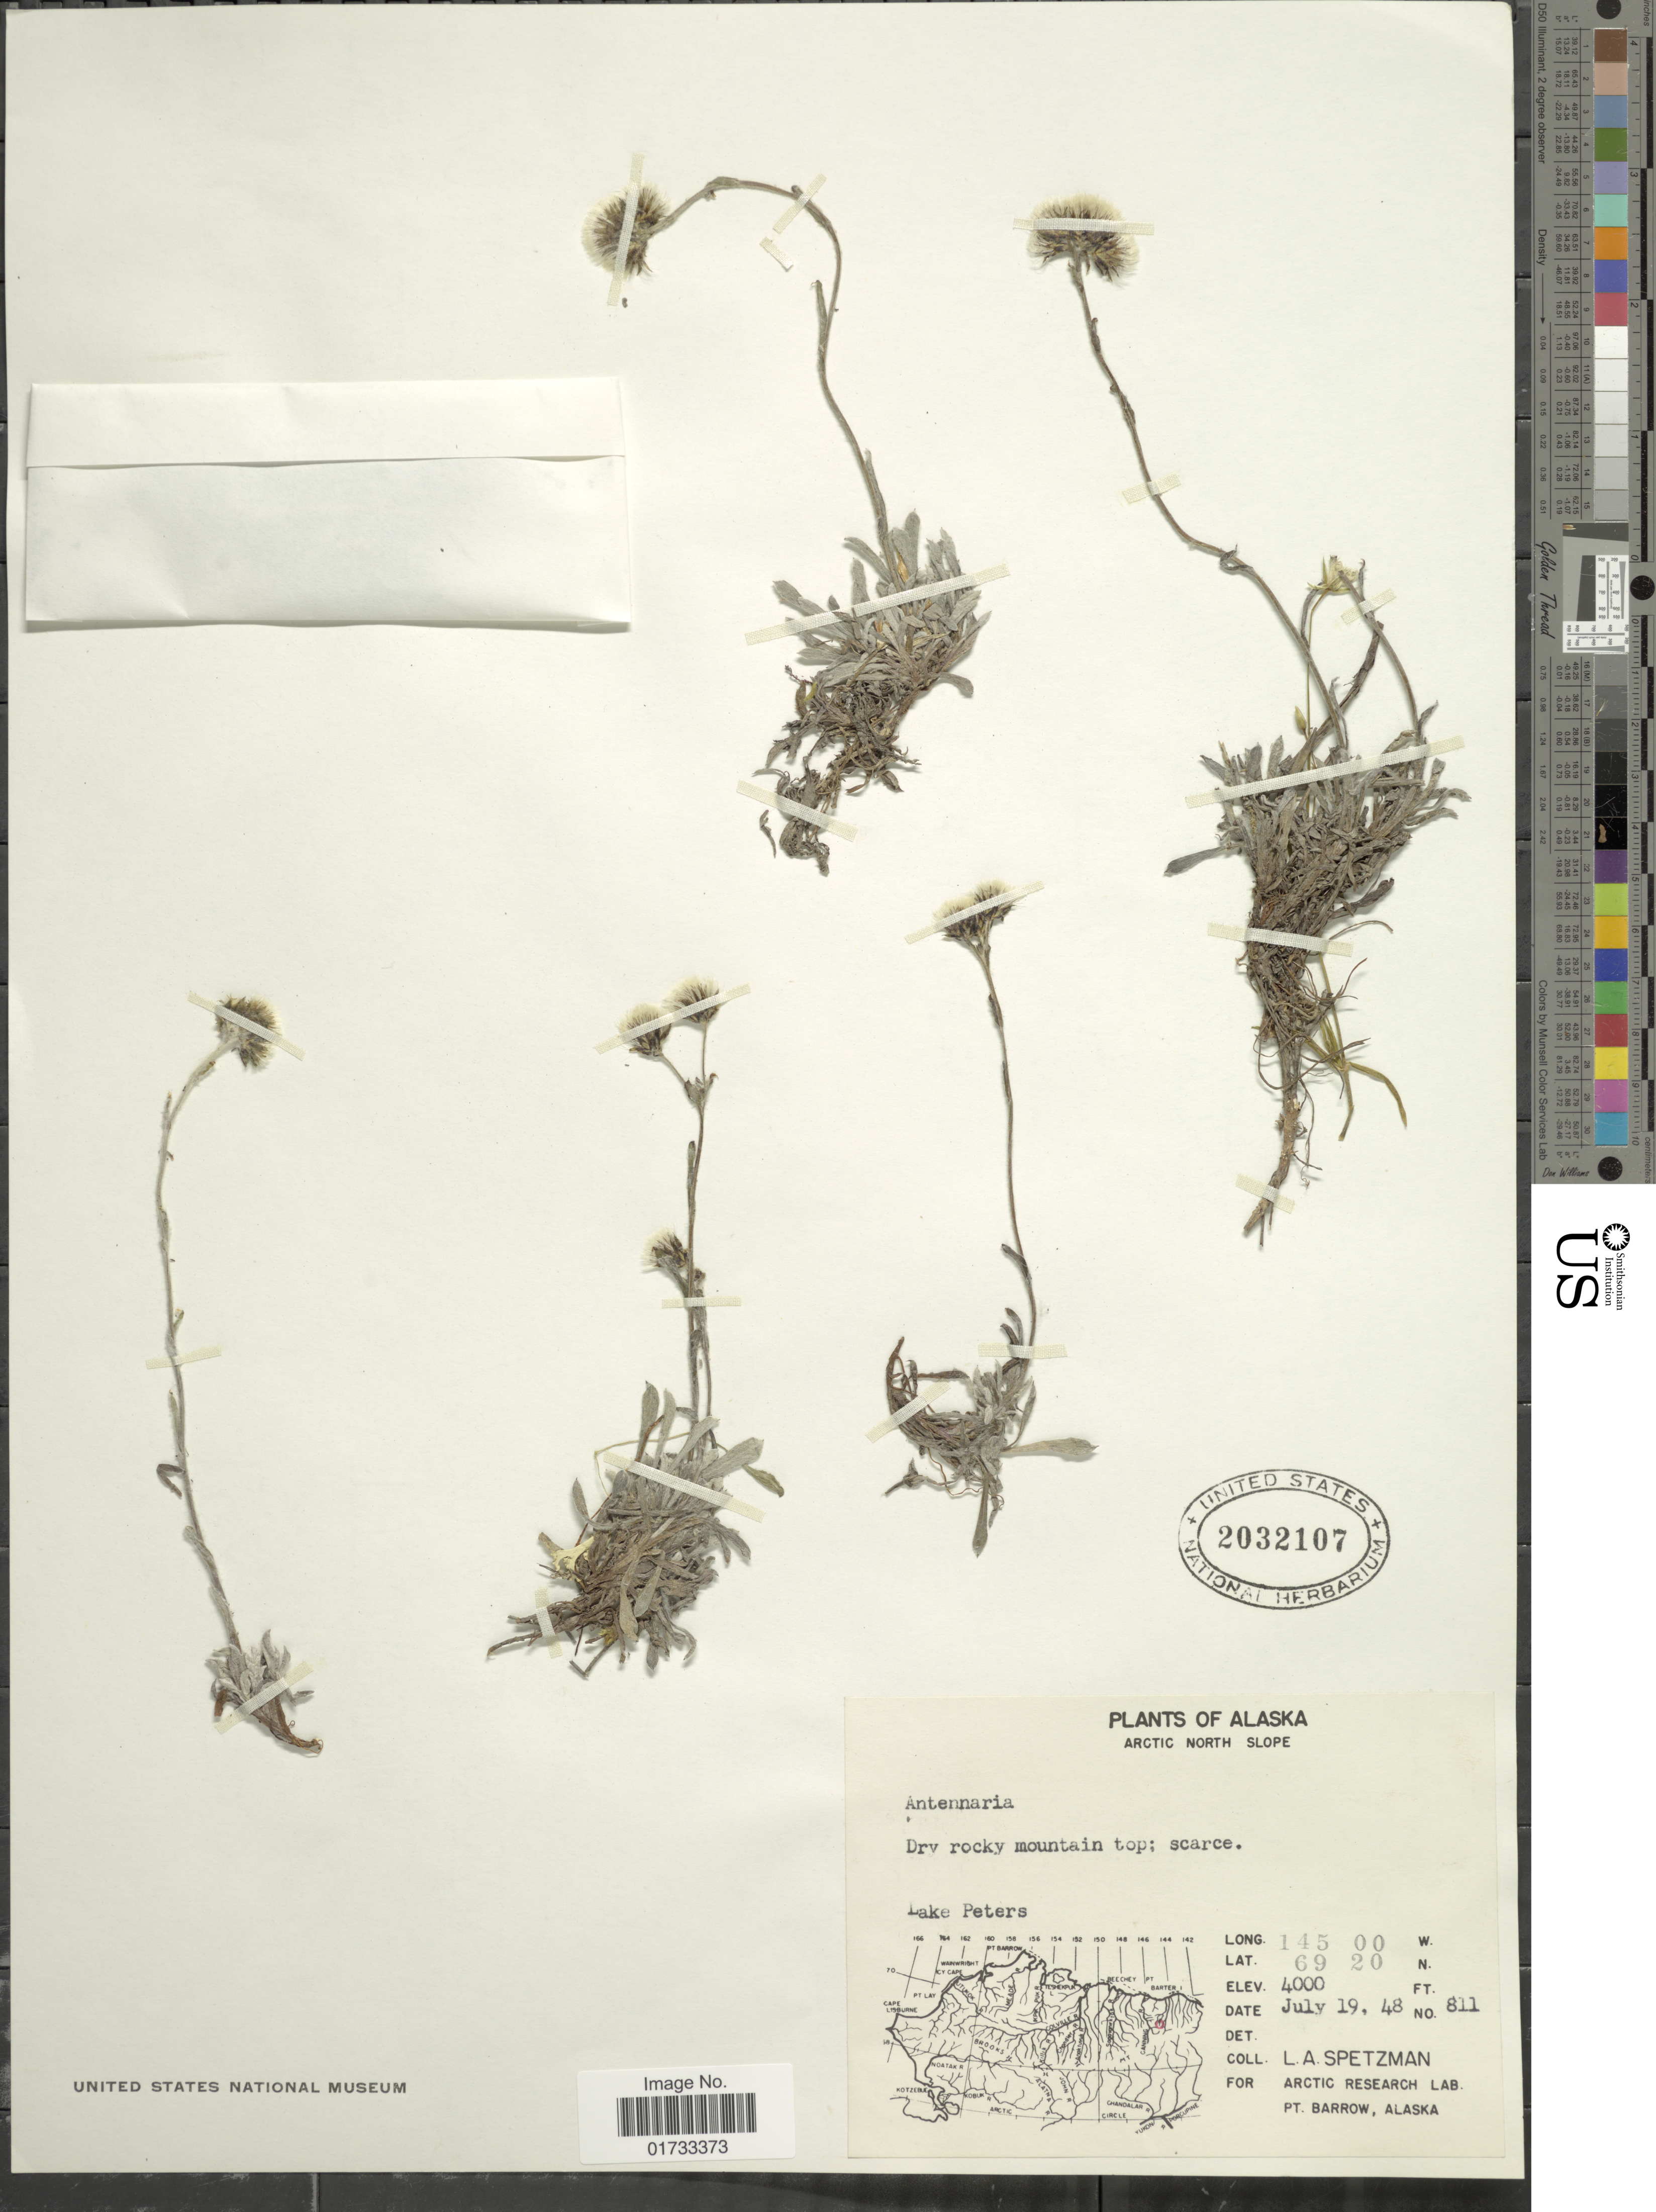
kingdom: Plantae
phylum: Tracheophyta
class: Magnoliopsida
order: Asterales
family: Asteraceae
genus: Antennaria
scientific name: Antennaria sp.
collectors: L. Spetzman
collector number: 811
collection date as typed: Transcribed d/m/y: 19/7/48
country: United States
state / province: Alaska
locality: Arctic North Slope, Lake Peters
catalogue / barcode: US 2032107